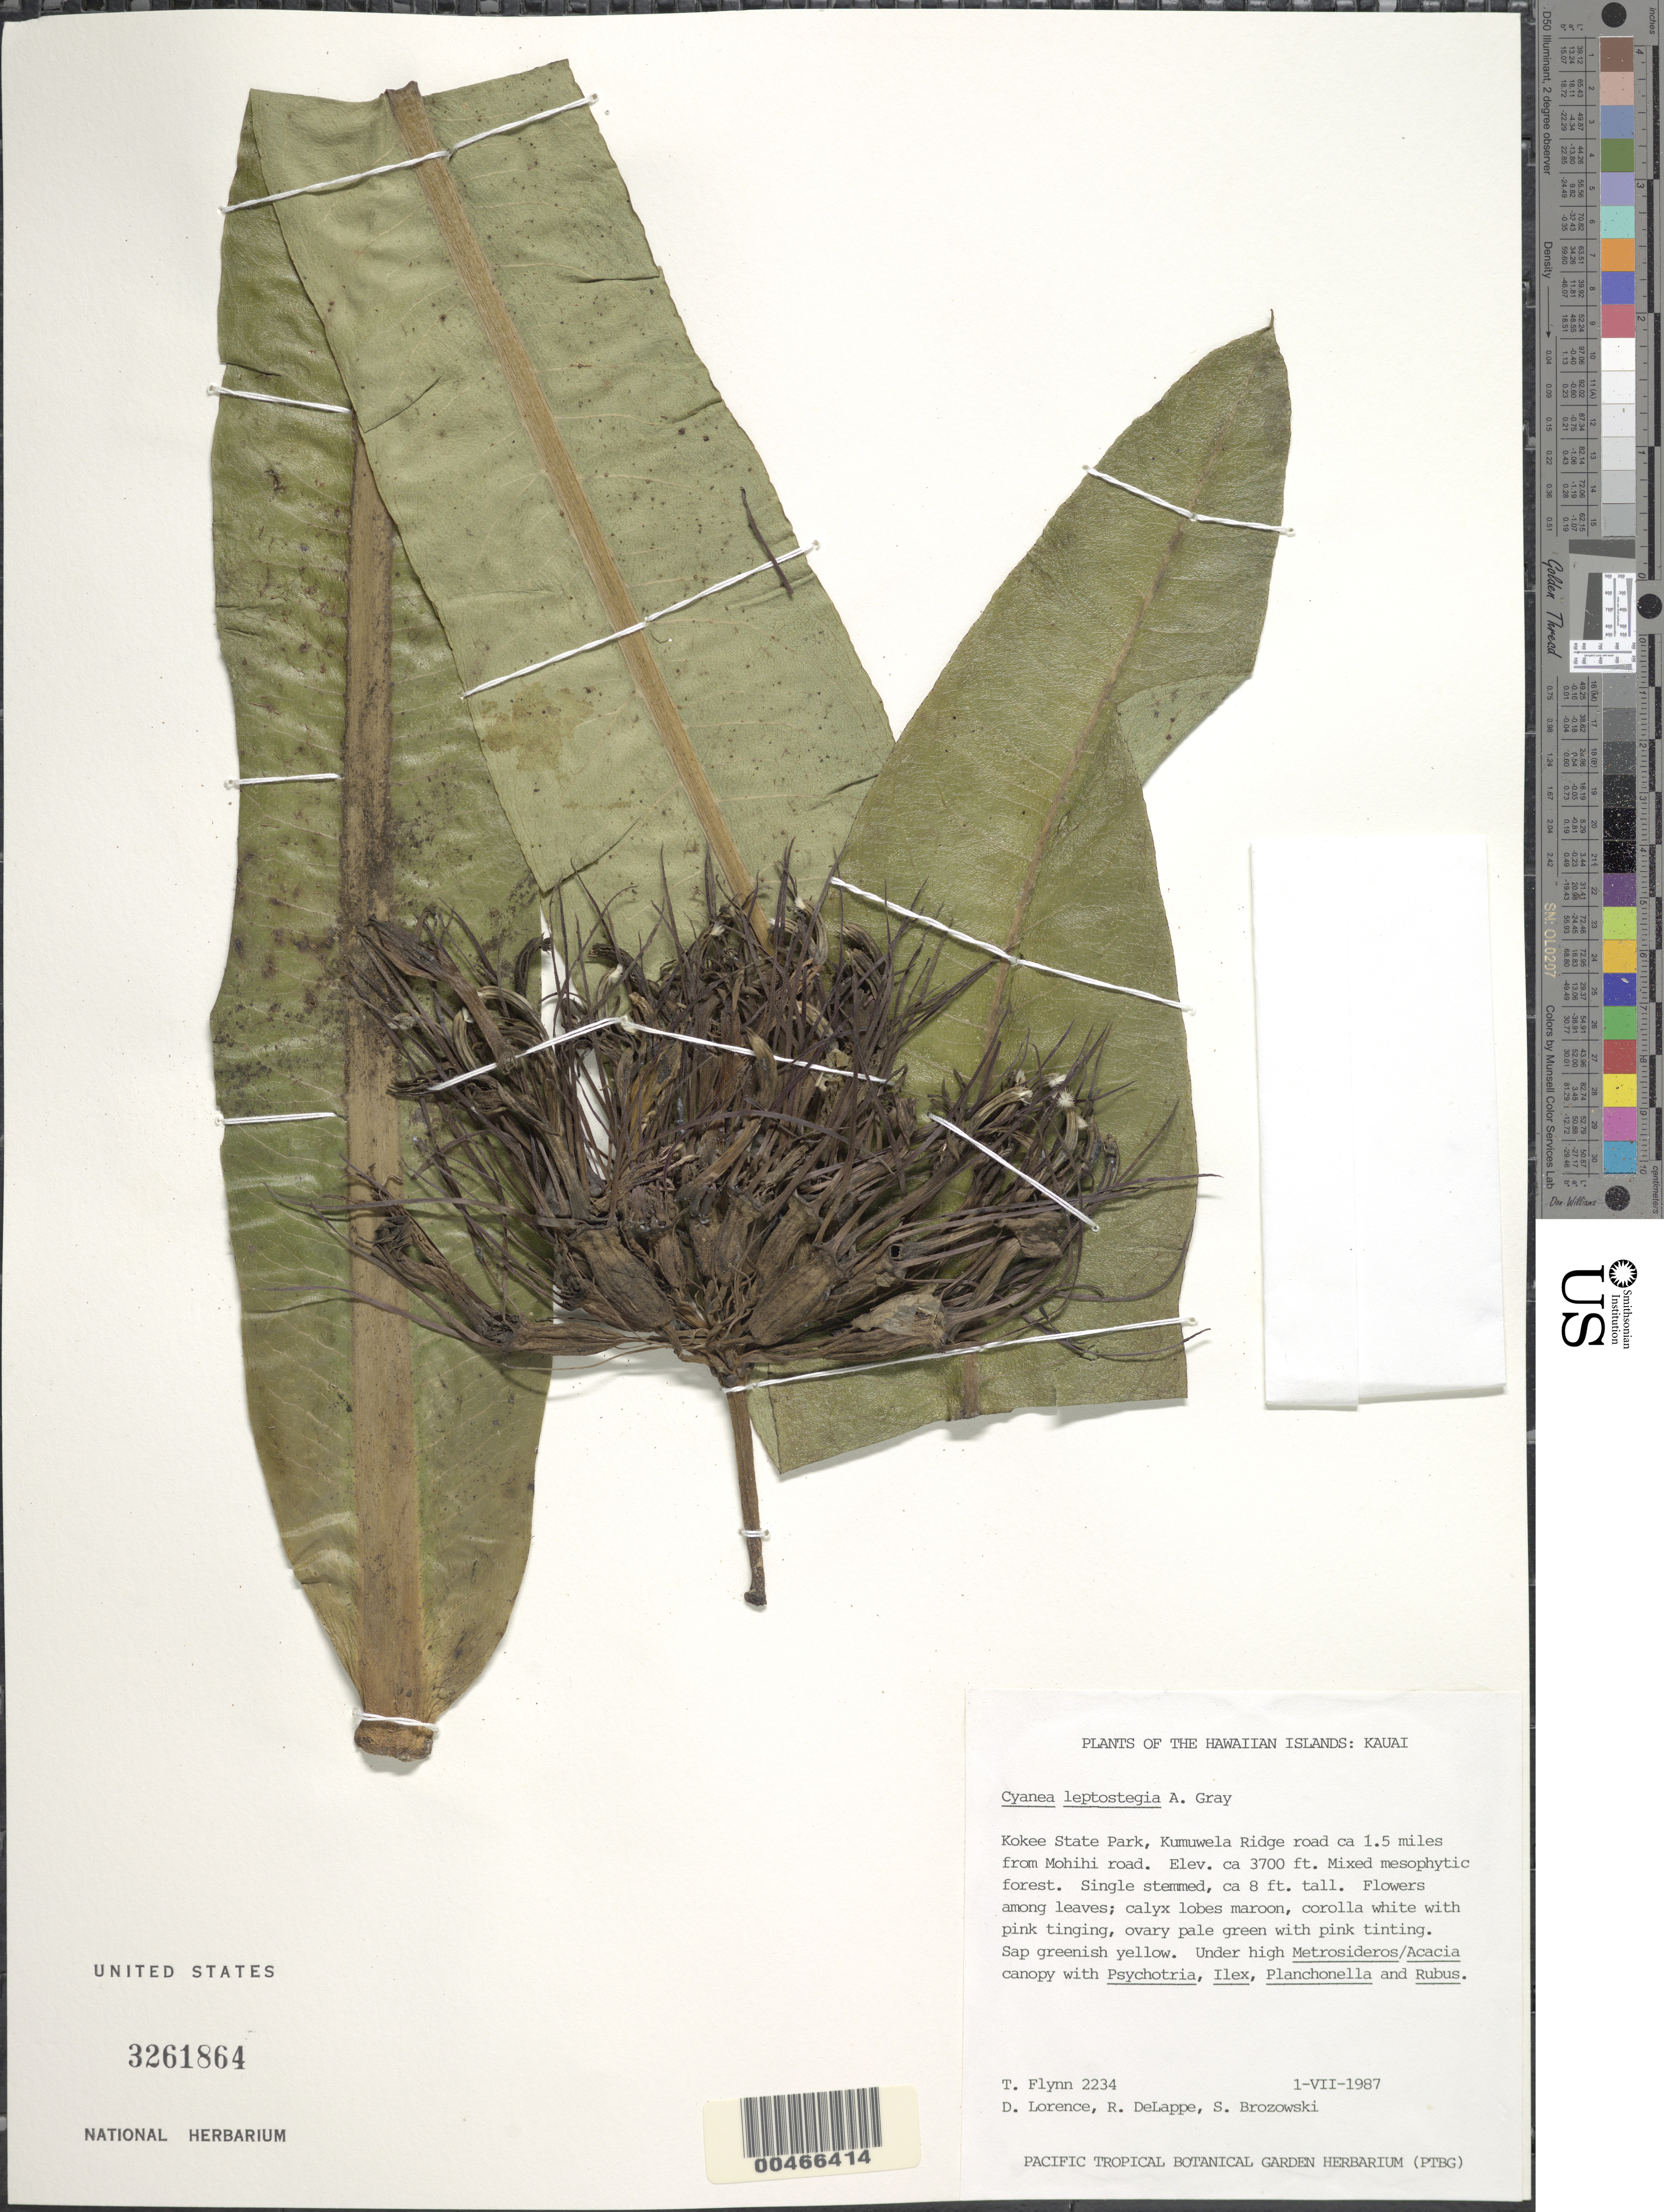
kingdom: Plantae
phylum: Tracheophyta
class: Magnoliopsida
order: Asterales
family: Campanulaceae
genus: Cyanea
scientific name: Cyanea leptostegia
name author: A. Gray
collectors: T. W. Flynn, D. Lorence, R. DeLappe & S. Brozowski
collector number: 2234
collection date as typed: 1 Jul 1987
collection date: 1987-07-01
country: United States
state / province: Hawaii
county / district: Kauai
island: Kaua'i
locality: Kokee State Park, Kumuwela Ridge road ca 1.5 mi from Mohihi rd.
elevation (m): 1128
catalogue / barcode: US 3261864